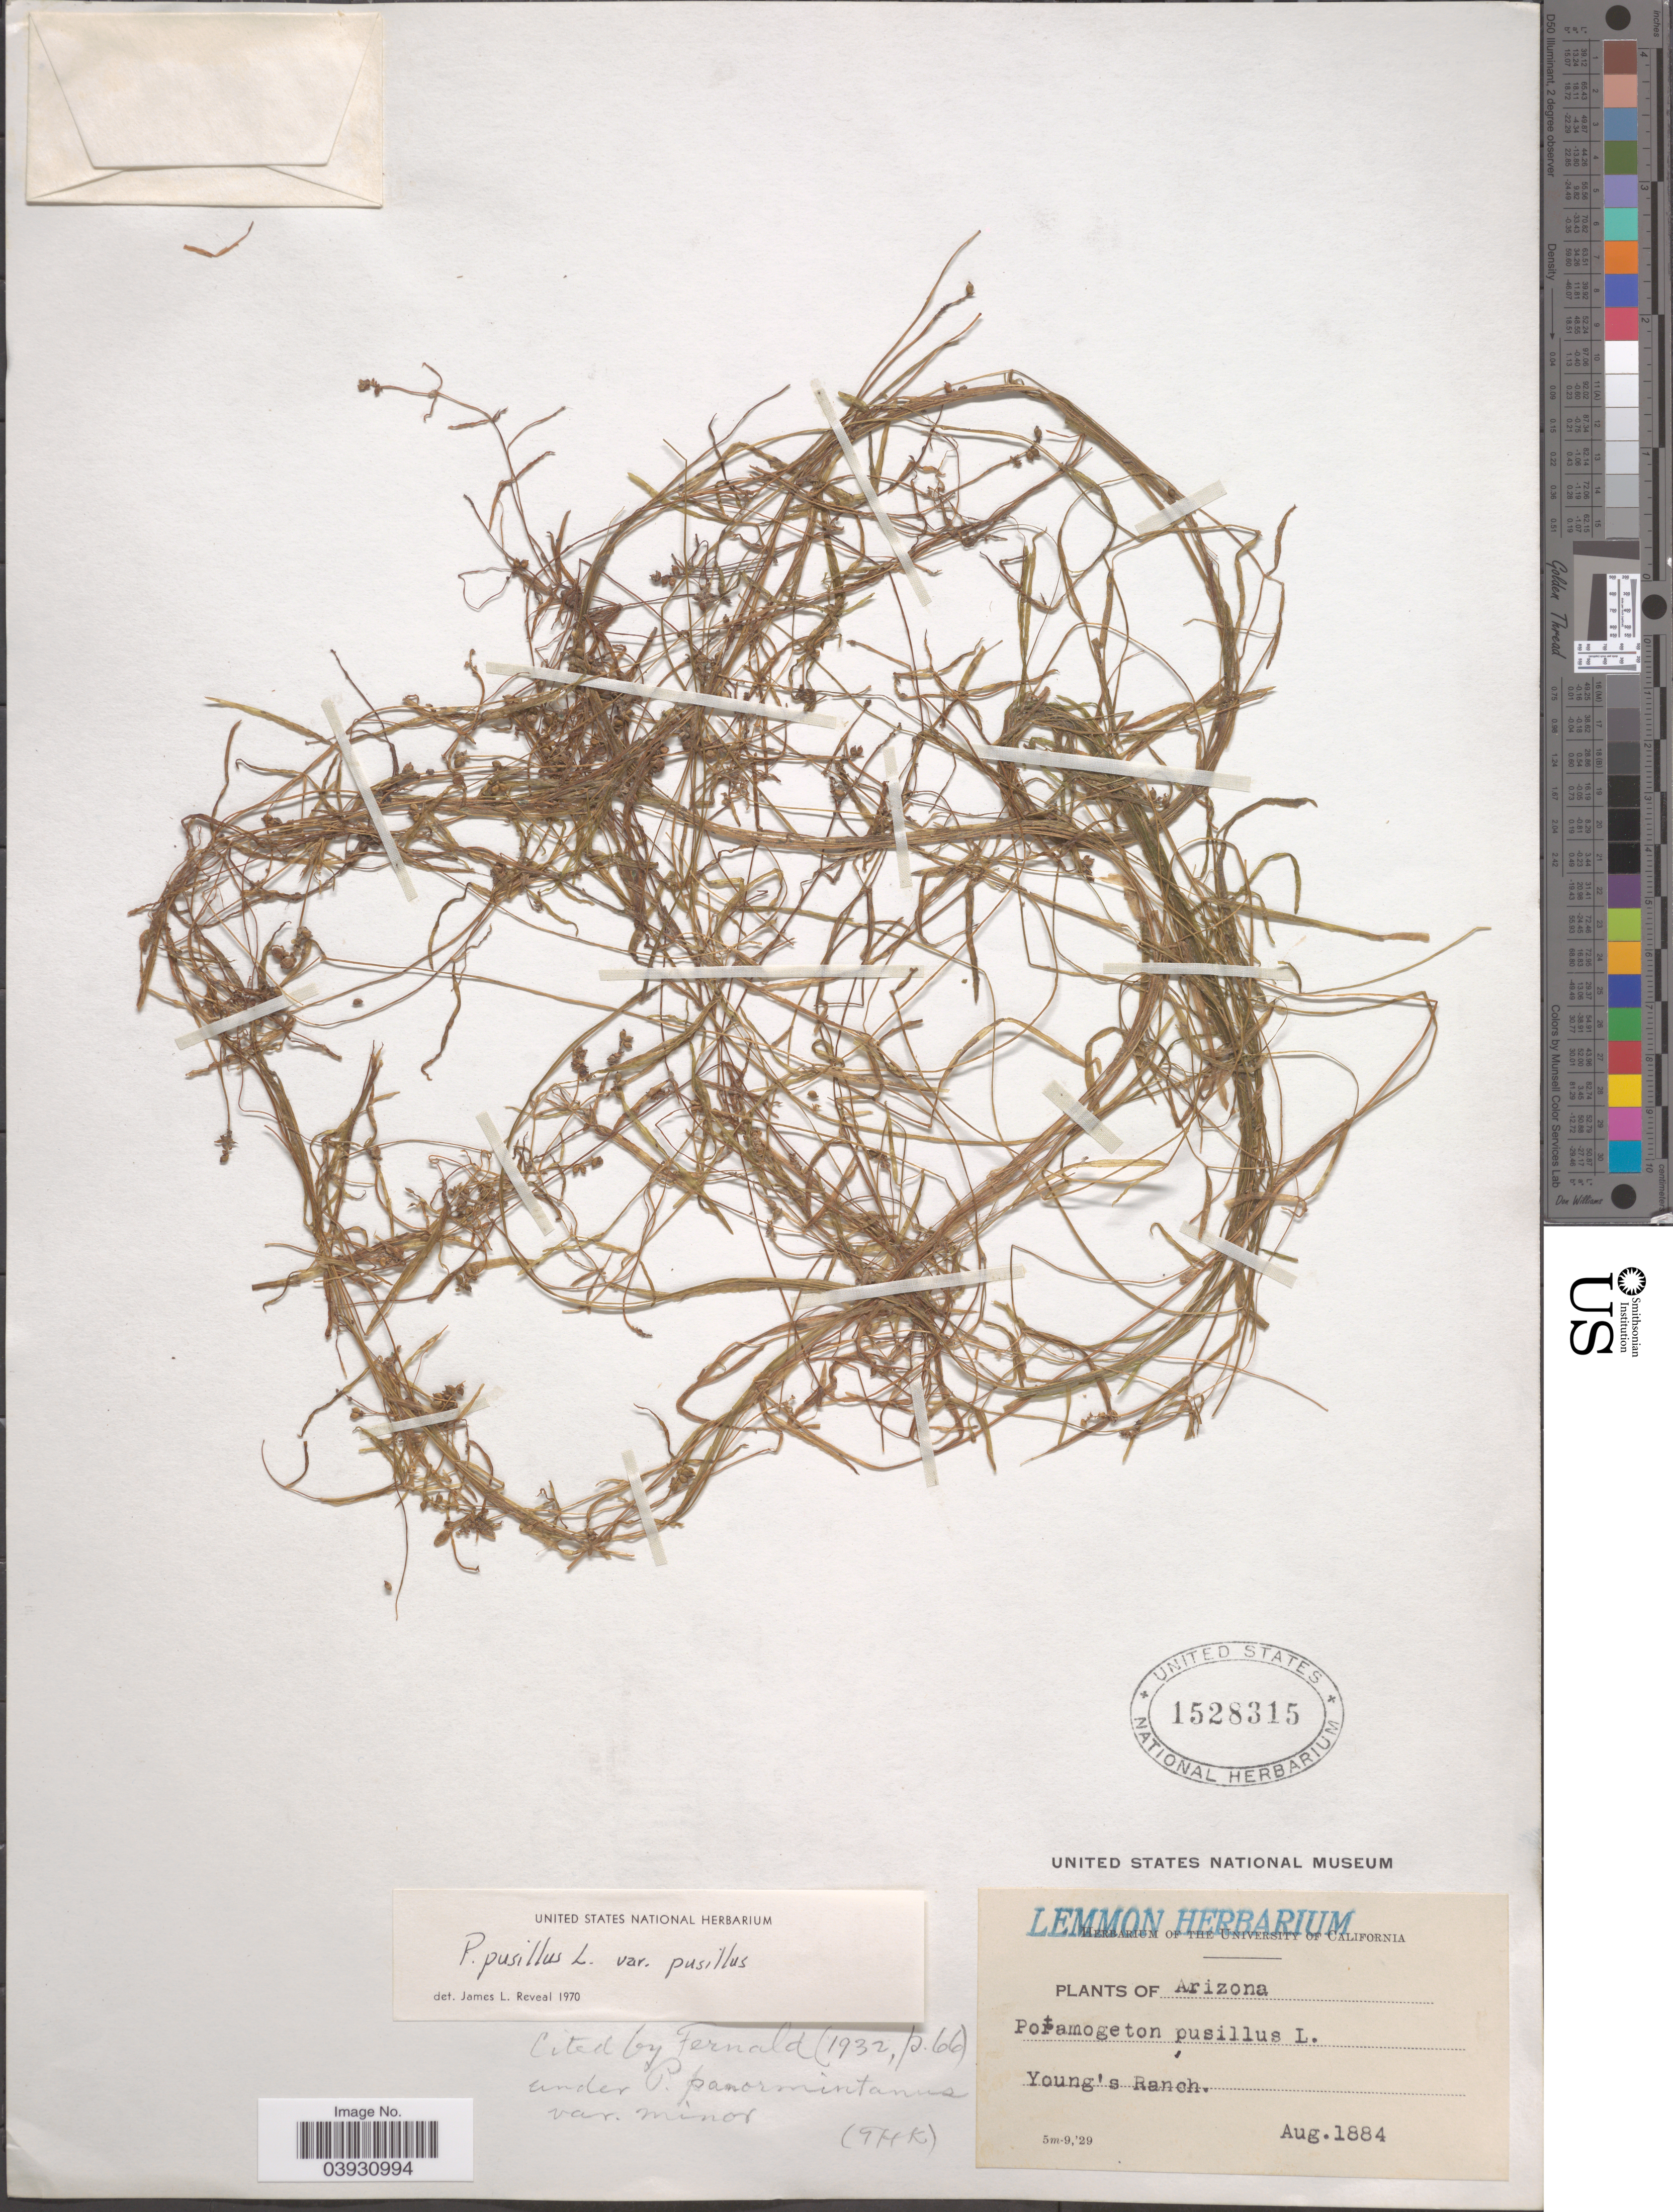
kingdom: Plantae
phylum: Tracheophyta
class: Liliopsida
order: Alismatales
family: Potamogetonaceae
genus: Potamogeton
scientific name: Potamogeton pusillus var. pusillus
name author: L.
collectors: ex herb. Lemmon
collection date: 1884-08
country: United States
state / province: Arizona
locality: Young's Ranch.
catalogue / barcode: US 1528315